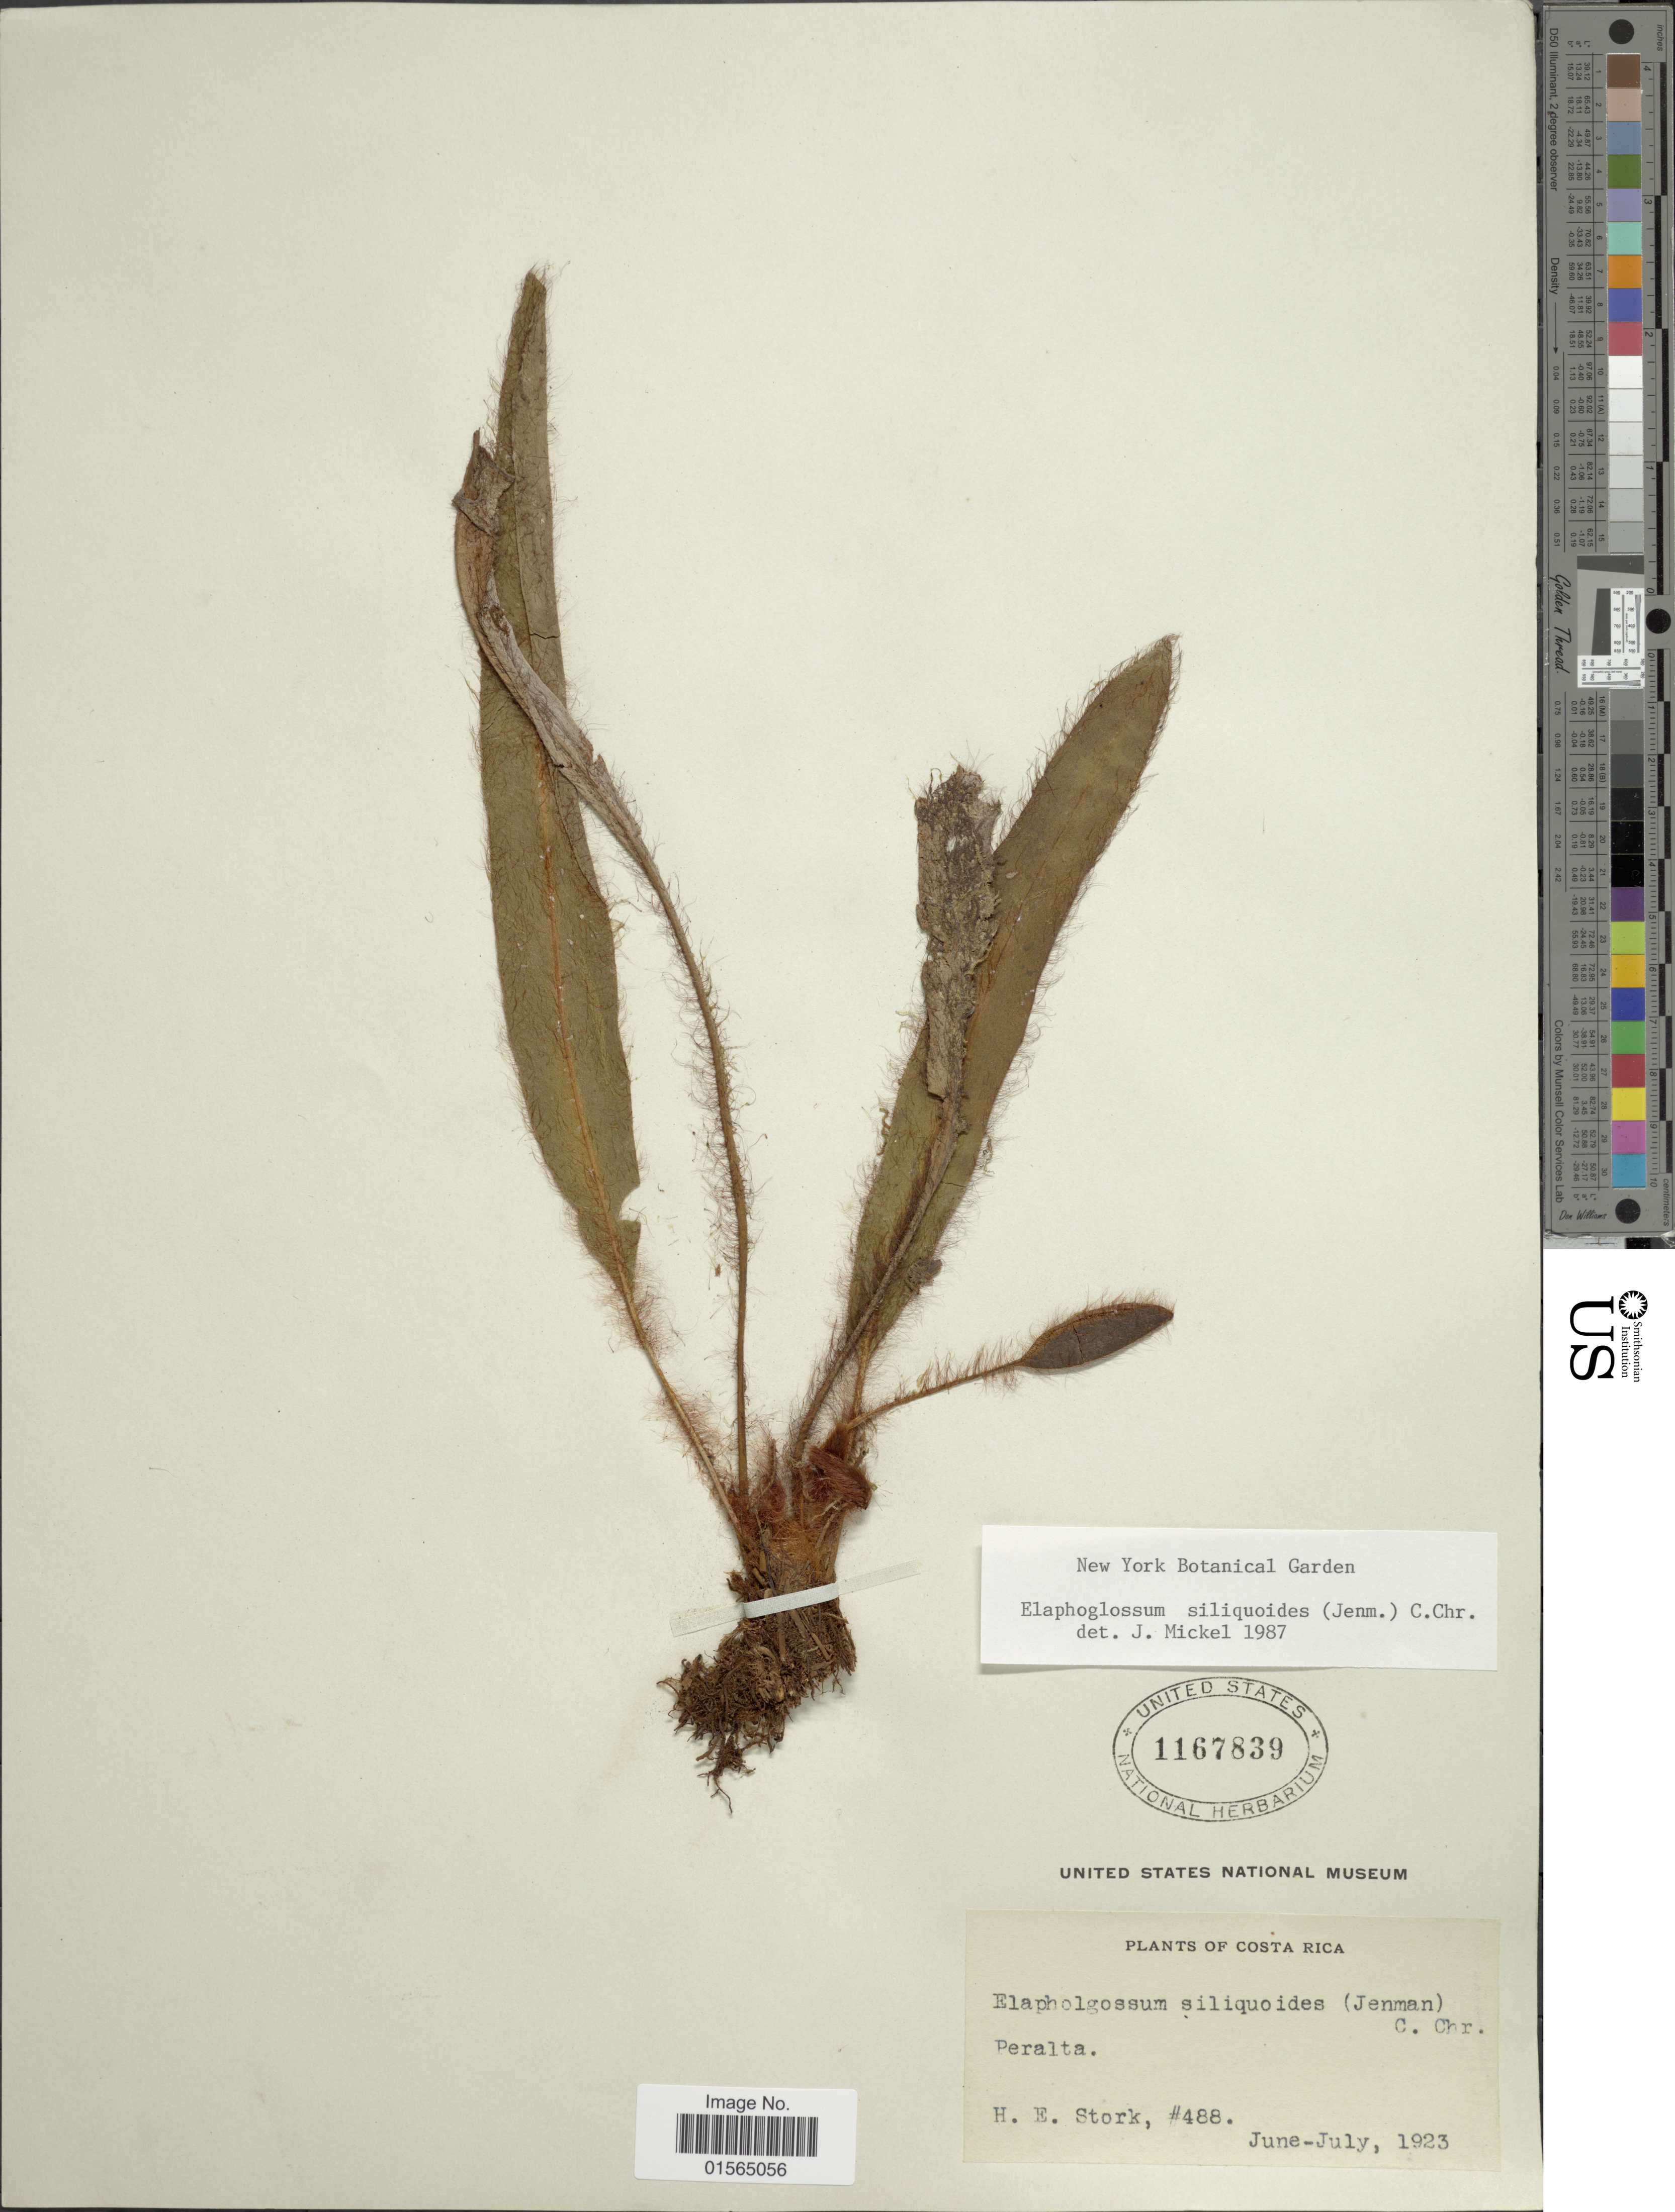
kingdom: Plantae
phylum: Tracheophyta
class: Polypodiopsida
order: Polypodiales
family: Dryopteridaceae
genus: Elaphoglossum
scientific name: Elaphoglossum siliquoides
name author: (Jenman) C. Chr.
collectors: H. E. Stork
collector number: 488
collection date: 1923-06/1923-07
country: Costa Rica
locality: Peralta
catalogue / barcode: US 1167839